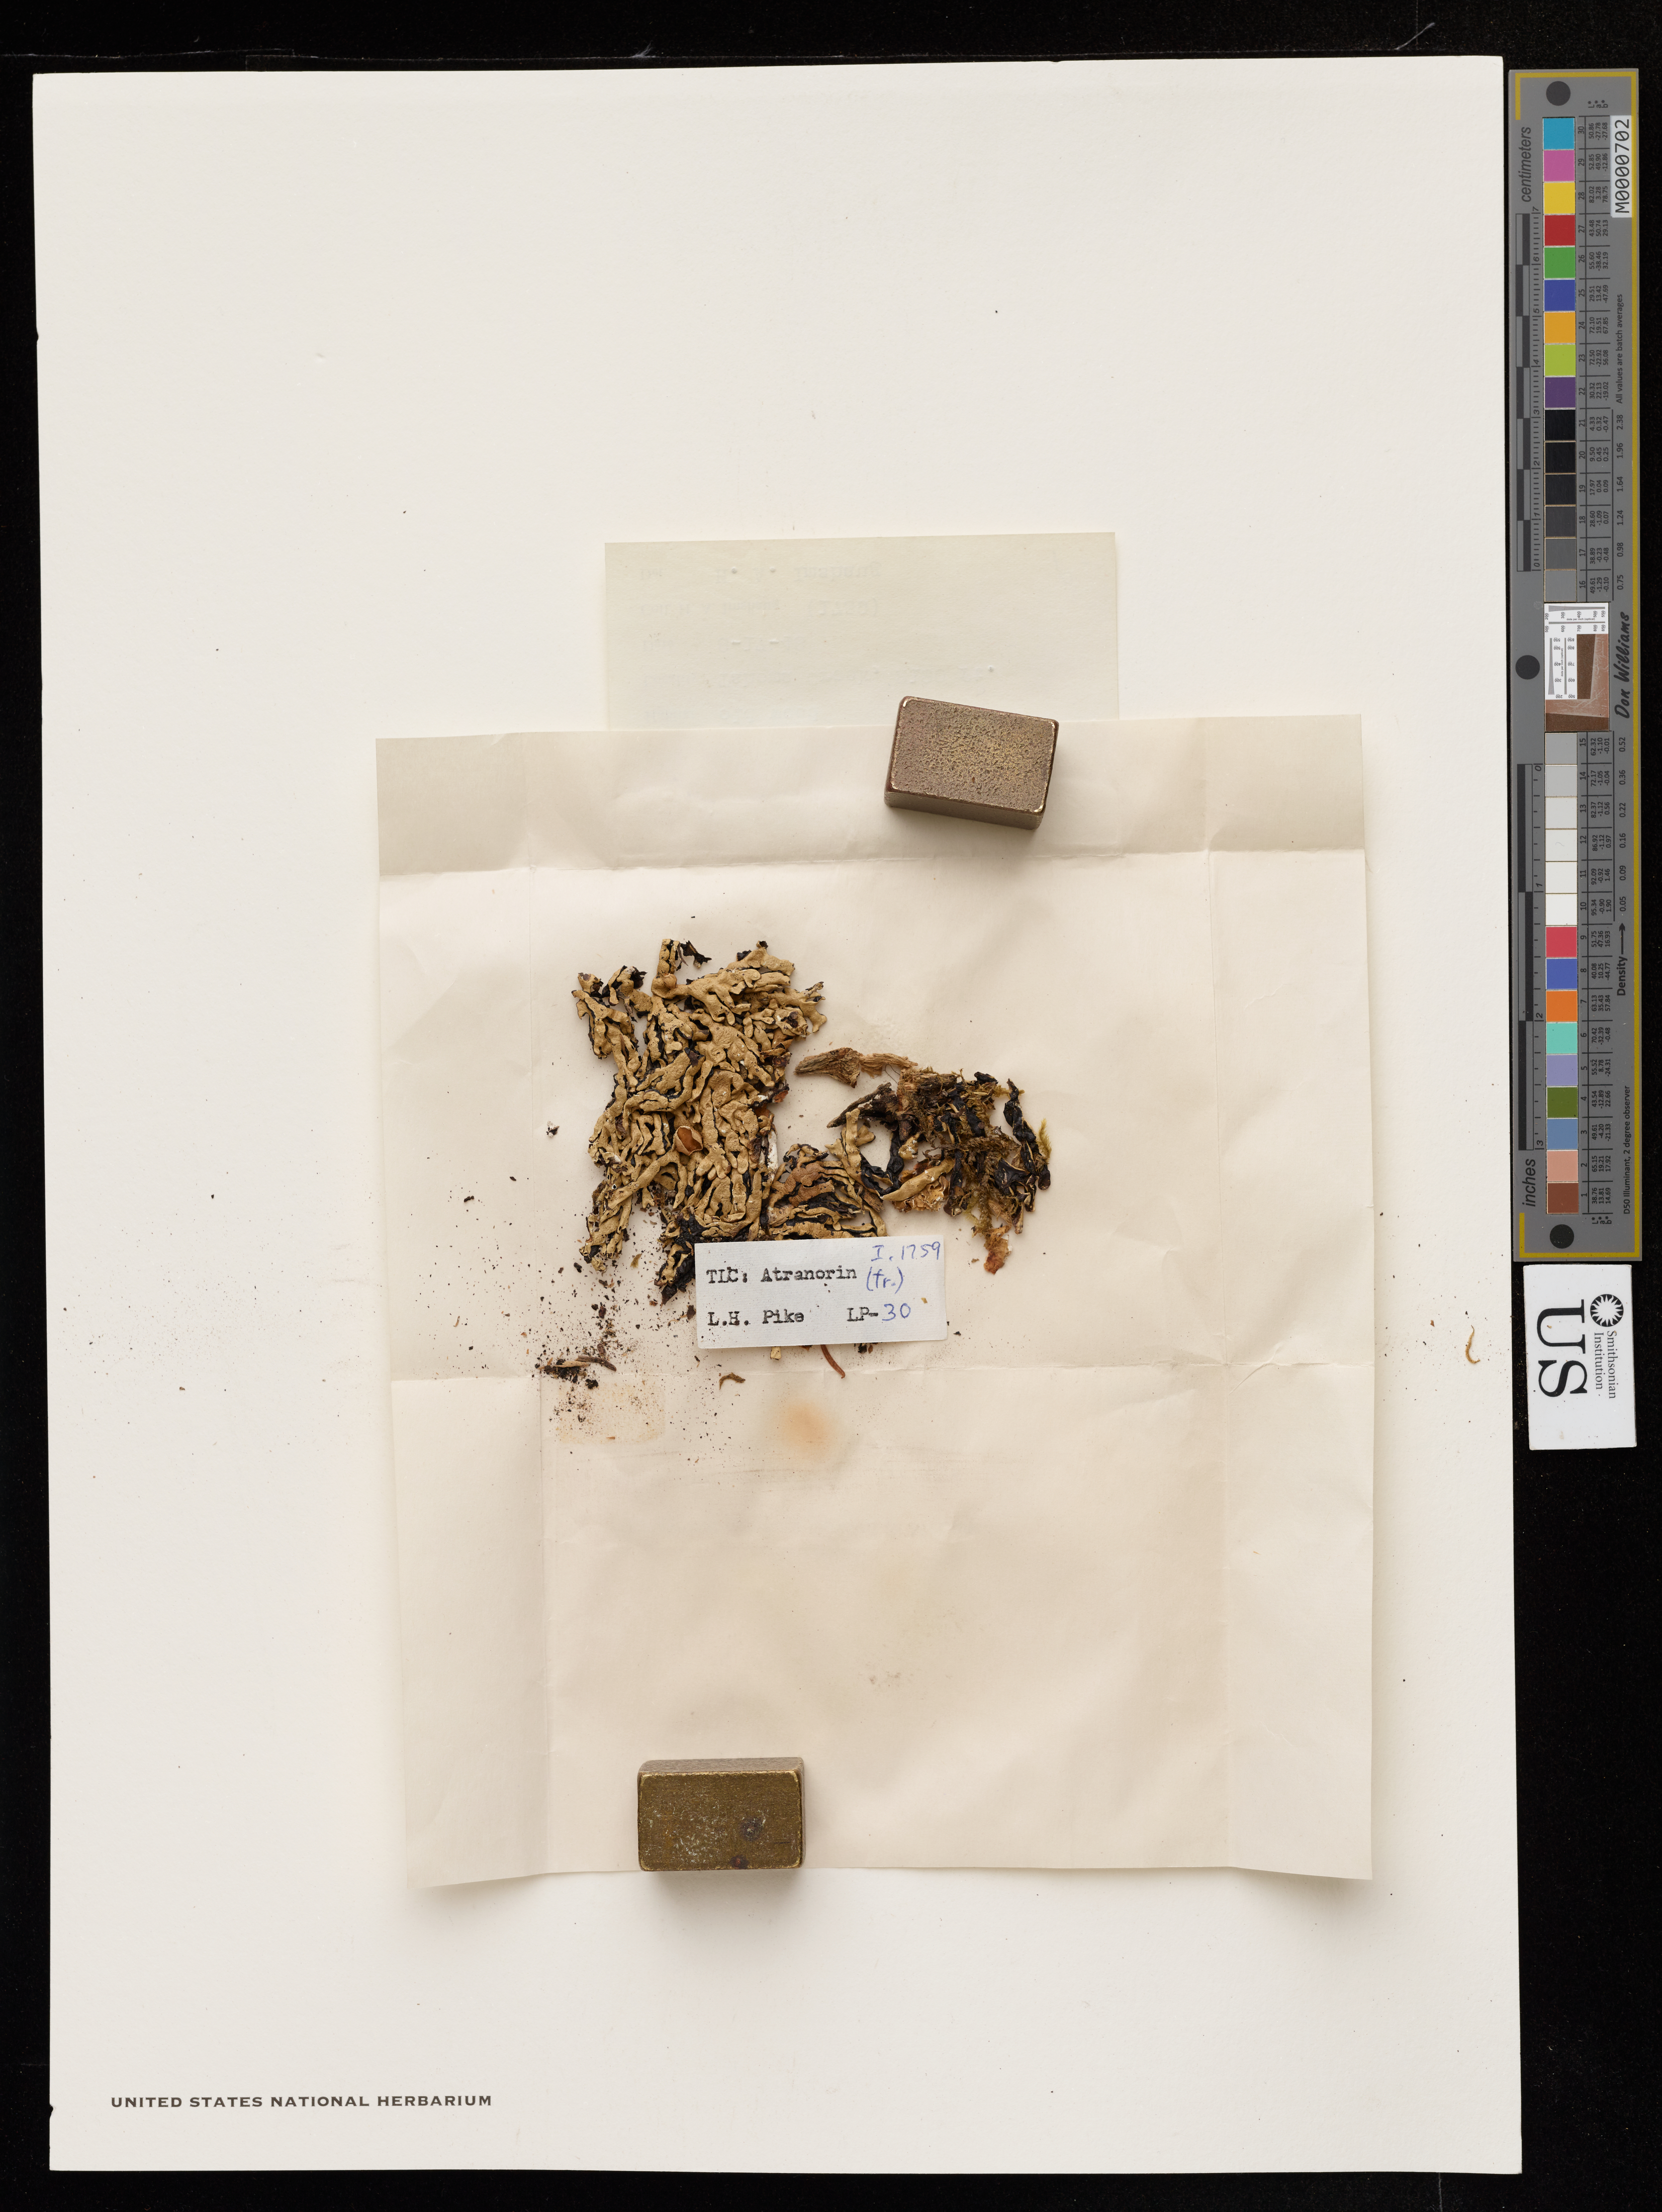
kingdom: Fungi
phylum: Ascomycota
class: Lecanoromycetes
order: Lecanorales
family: Parmeliaceae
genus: Hypogymnia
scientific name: Hypogymnia apinnata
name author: Goward & McCune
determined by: McCune, B.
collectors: H. A. Imshaug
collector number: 1759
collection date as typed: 17 Aug 1948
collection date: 1948-08-17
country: United States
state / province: Washington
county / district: Pierce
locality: Mt. rainier nat. park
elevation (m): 0